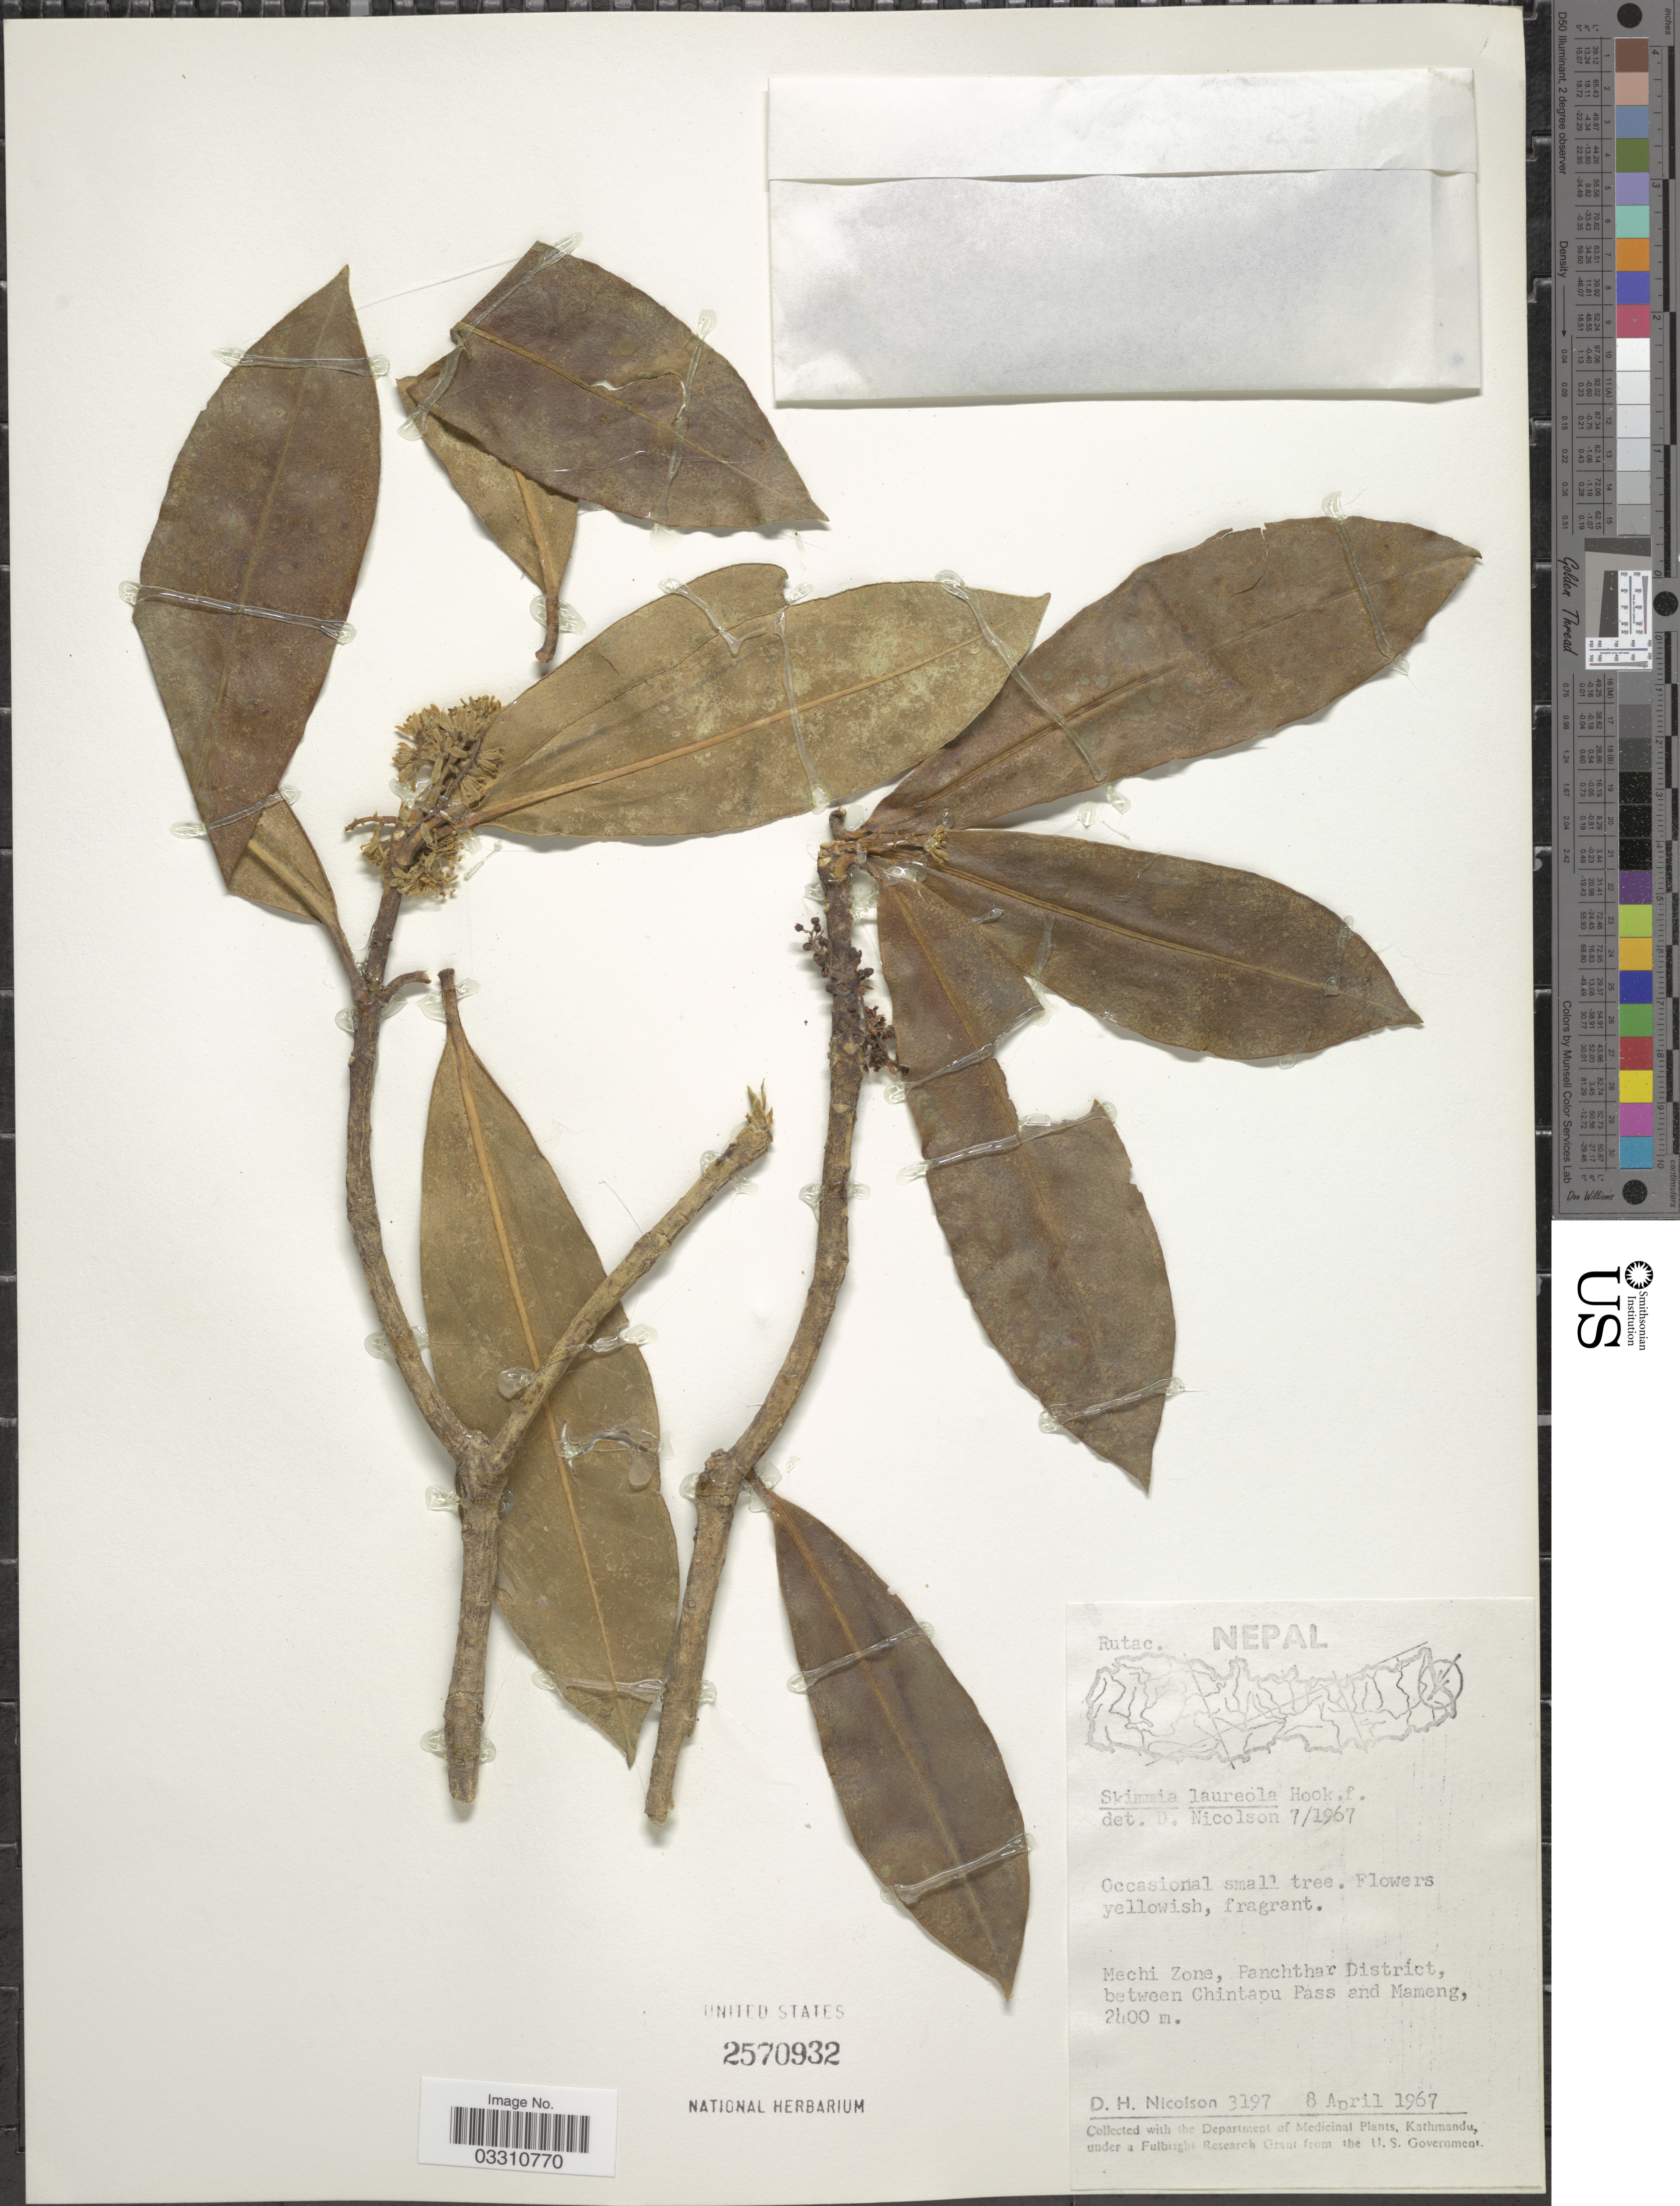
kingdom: Plantae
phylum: Tracheophyta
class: Magnoliopsida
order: Sapindales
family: Rutaceae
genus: Skimmia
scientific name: Skimmia laureola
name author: (DC.) Decne.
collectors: D. H. Nicolson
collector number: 3197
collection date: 1967-04-08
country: Nepal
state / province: Mechi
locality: Mechi Zone, Panchthar District, between Chintapu Pass and Mameng.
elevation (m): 2400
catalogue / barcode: US 2570932